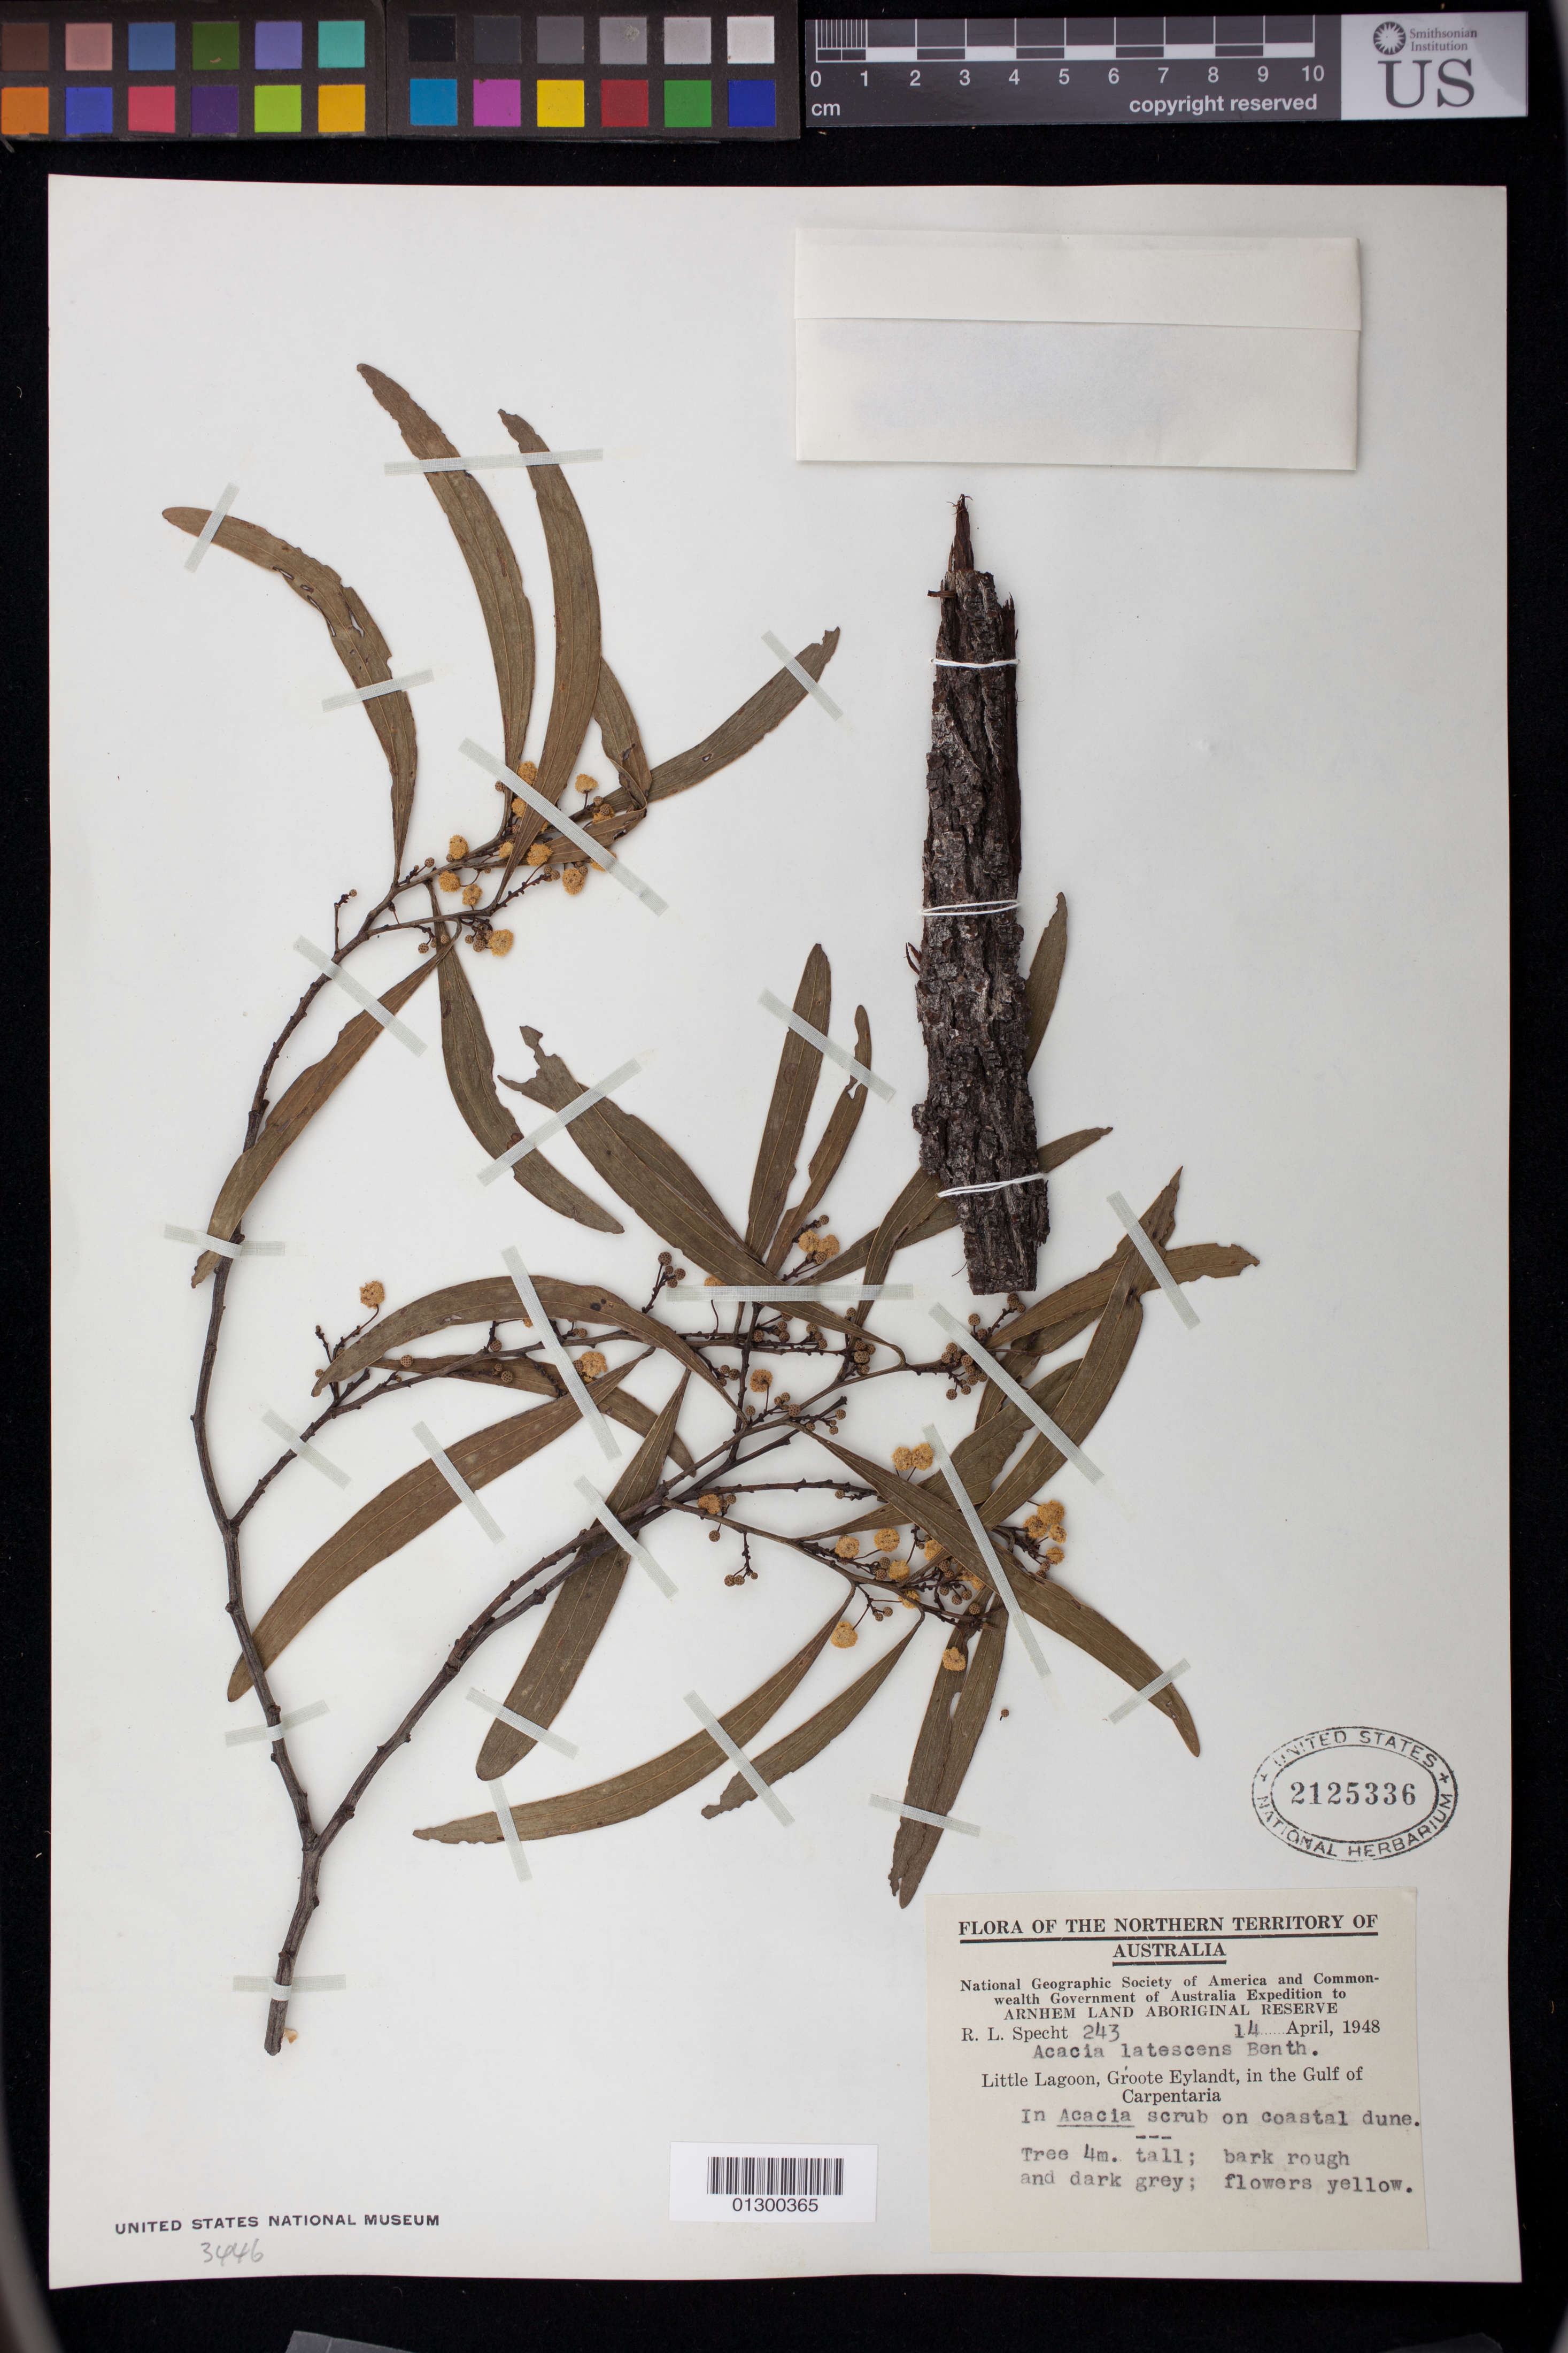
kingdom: Plantae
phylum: Tracheophyta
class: Magnoliopsida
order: Fabales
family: Fabaceae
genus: Acacia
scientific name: Acacia latescens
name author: Benth.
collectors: R. L. Specht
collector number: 243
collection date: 1948-04-14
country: Australia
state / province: Northern Territory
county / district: East Arnhem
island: Groote Eylandt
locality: Little Lagoon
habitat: In Acacia scrub on coastal dune.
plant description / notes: Tree 4m. tall; bark rough and dark grey; flowers yellow.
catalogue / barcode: US 2125336